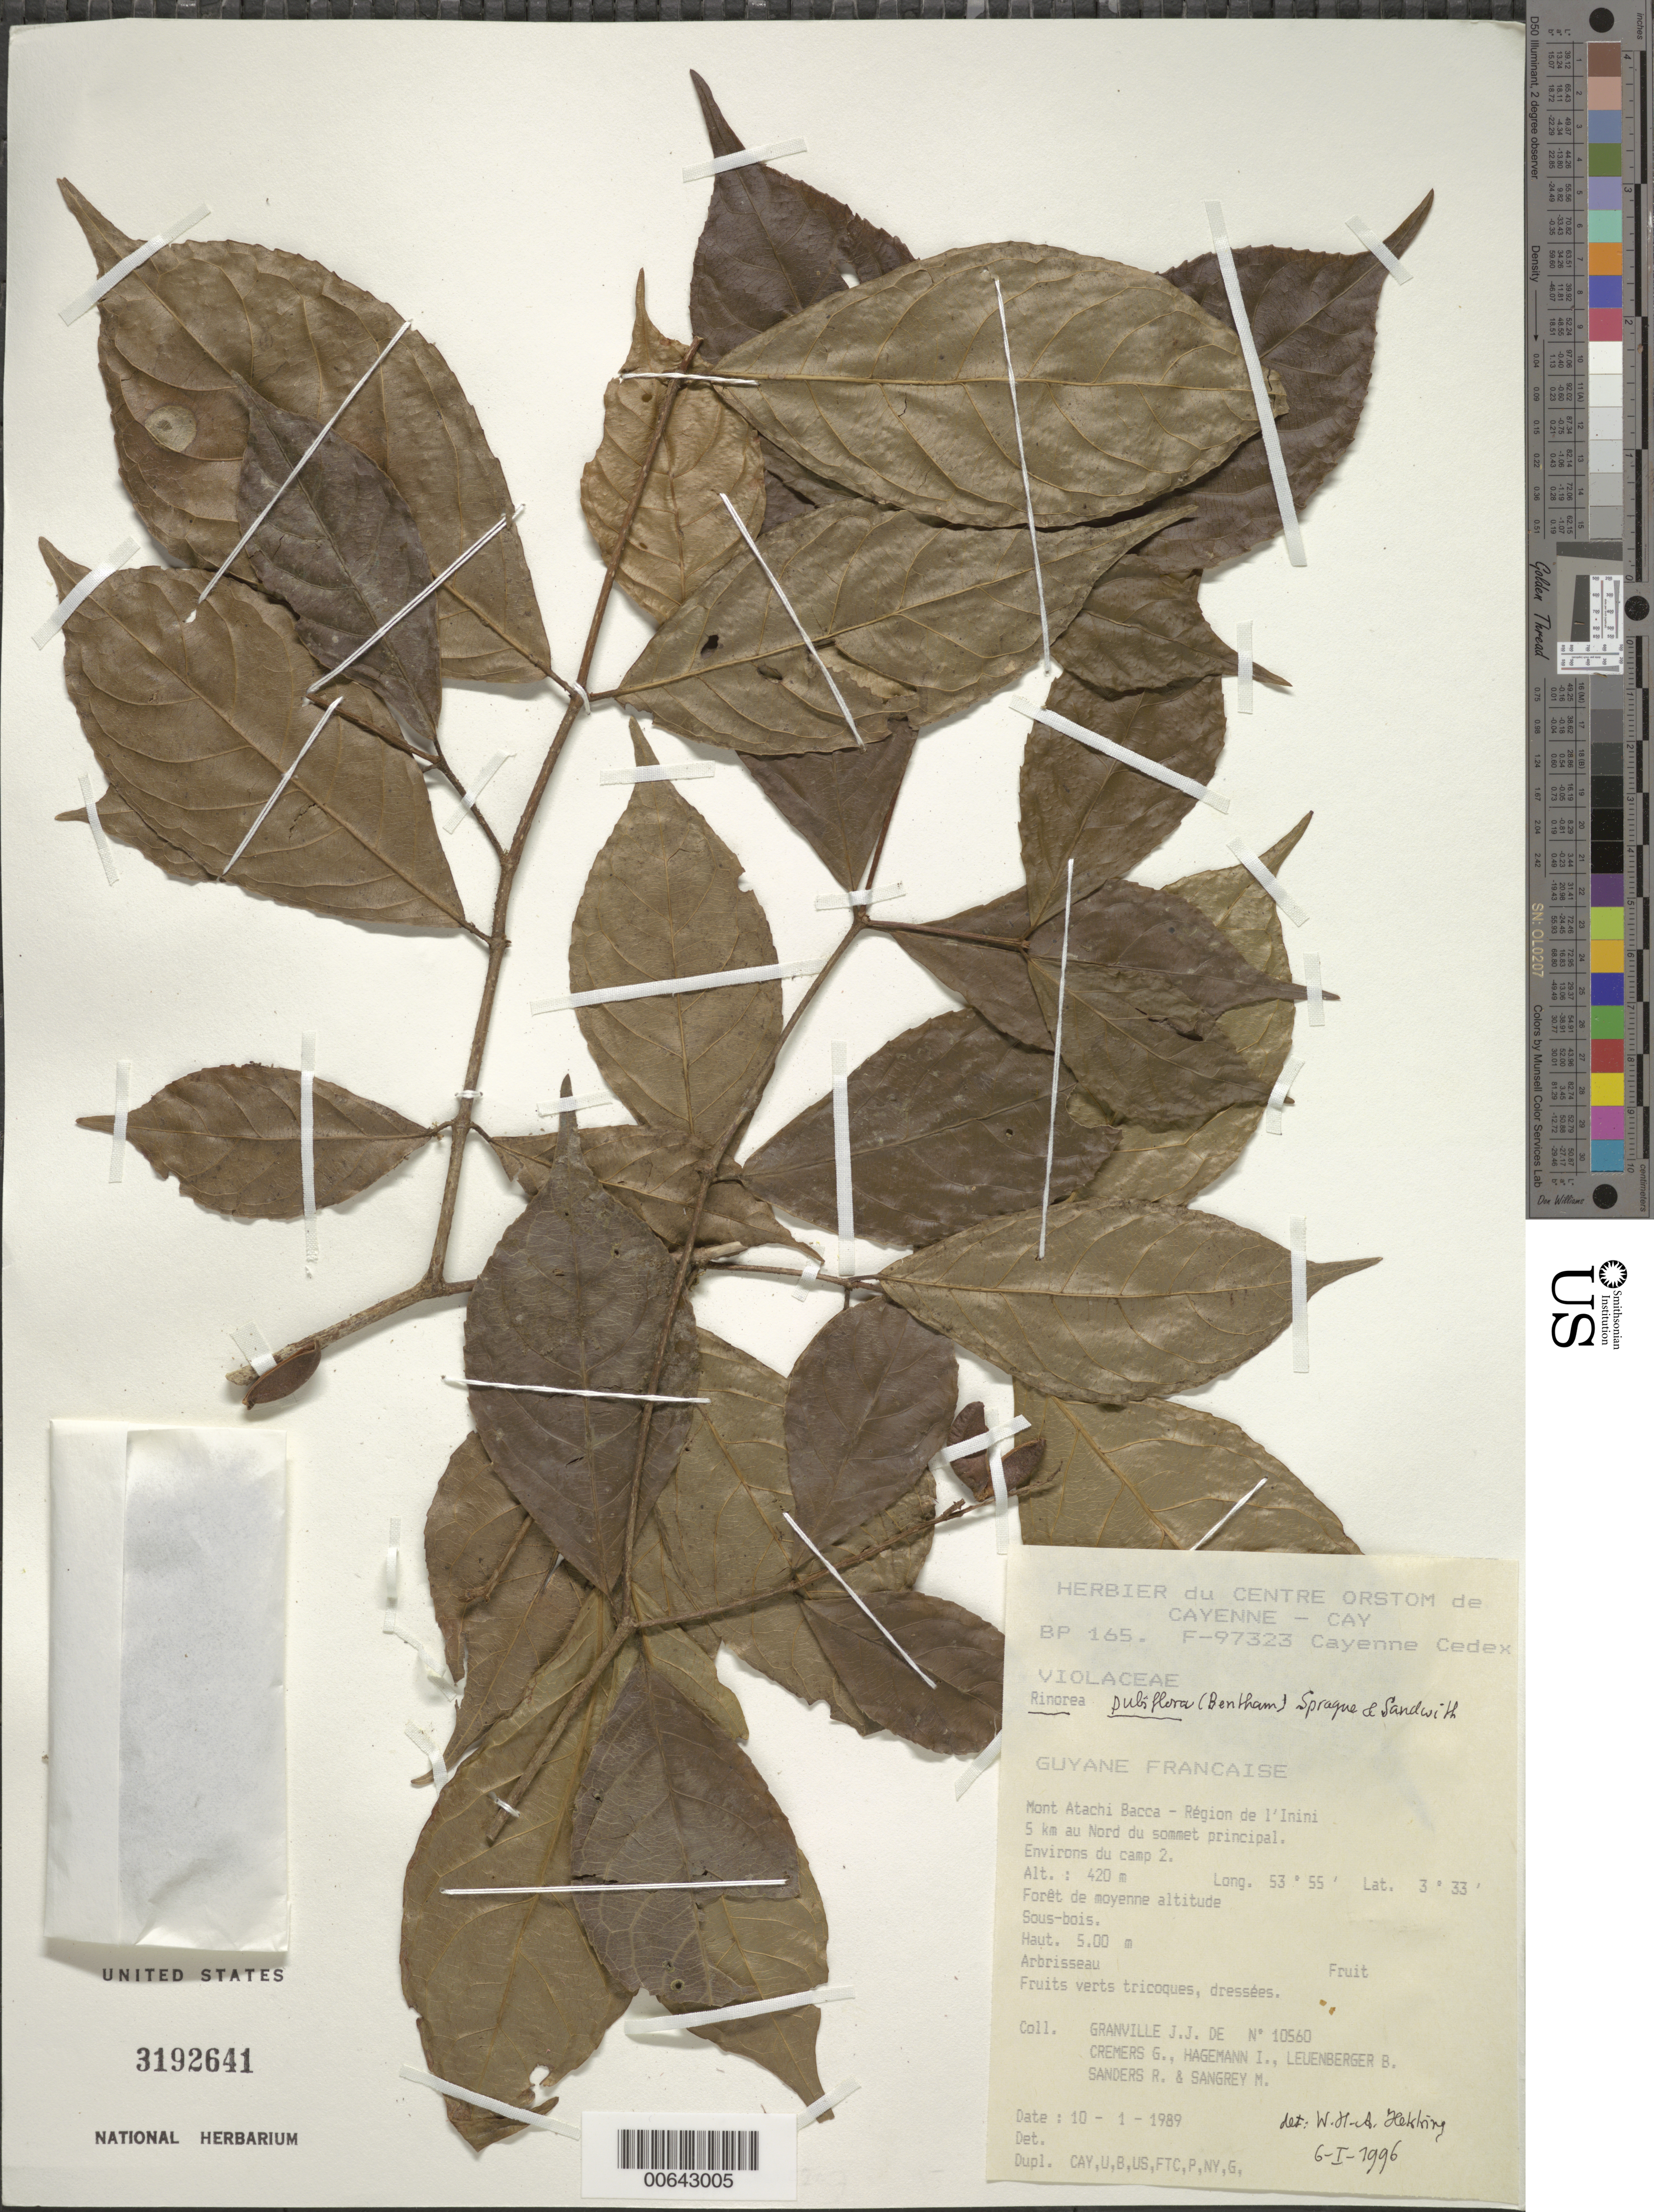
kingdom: Plantae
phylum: Tracheophyta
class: Magnoliopsida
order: Malpighiales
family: Violaceae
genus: Rinorea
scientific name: Rinorea pubiflora var. grandifolia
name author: (Eichler) Hekking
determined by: Hekking, W. H. A.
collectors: J.-J. de Granville, G. Cremers, J. Hagemann, B. E. Leuenberger & M. S. Sangrey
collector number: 10560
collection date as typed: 10-Jan-89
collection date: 1989-01-10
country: French Guiana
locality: Mont Atachi Bacca, région de l'Inini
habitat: Forest; middle altitude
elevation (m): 420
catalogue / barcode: US 3192641